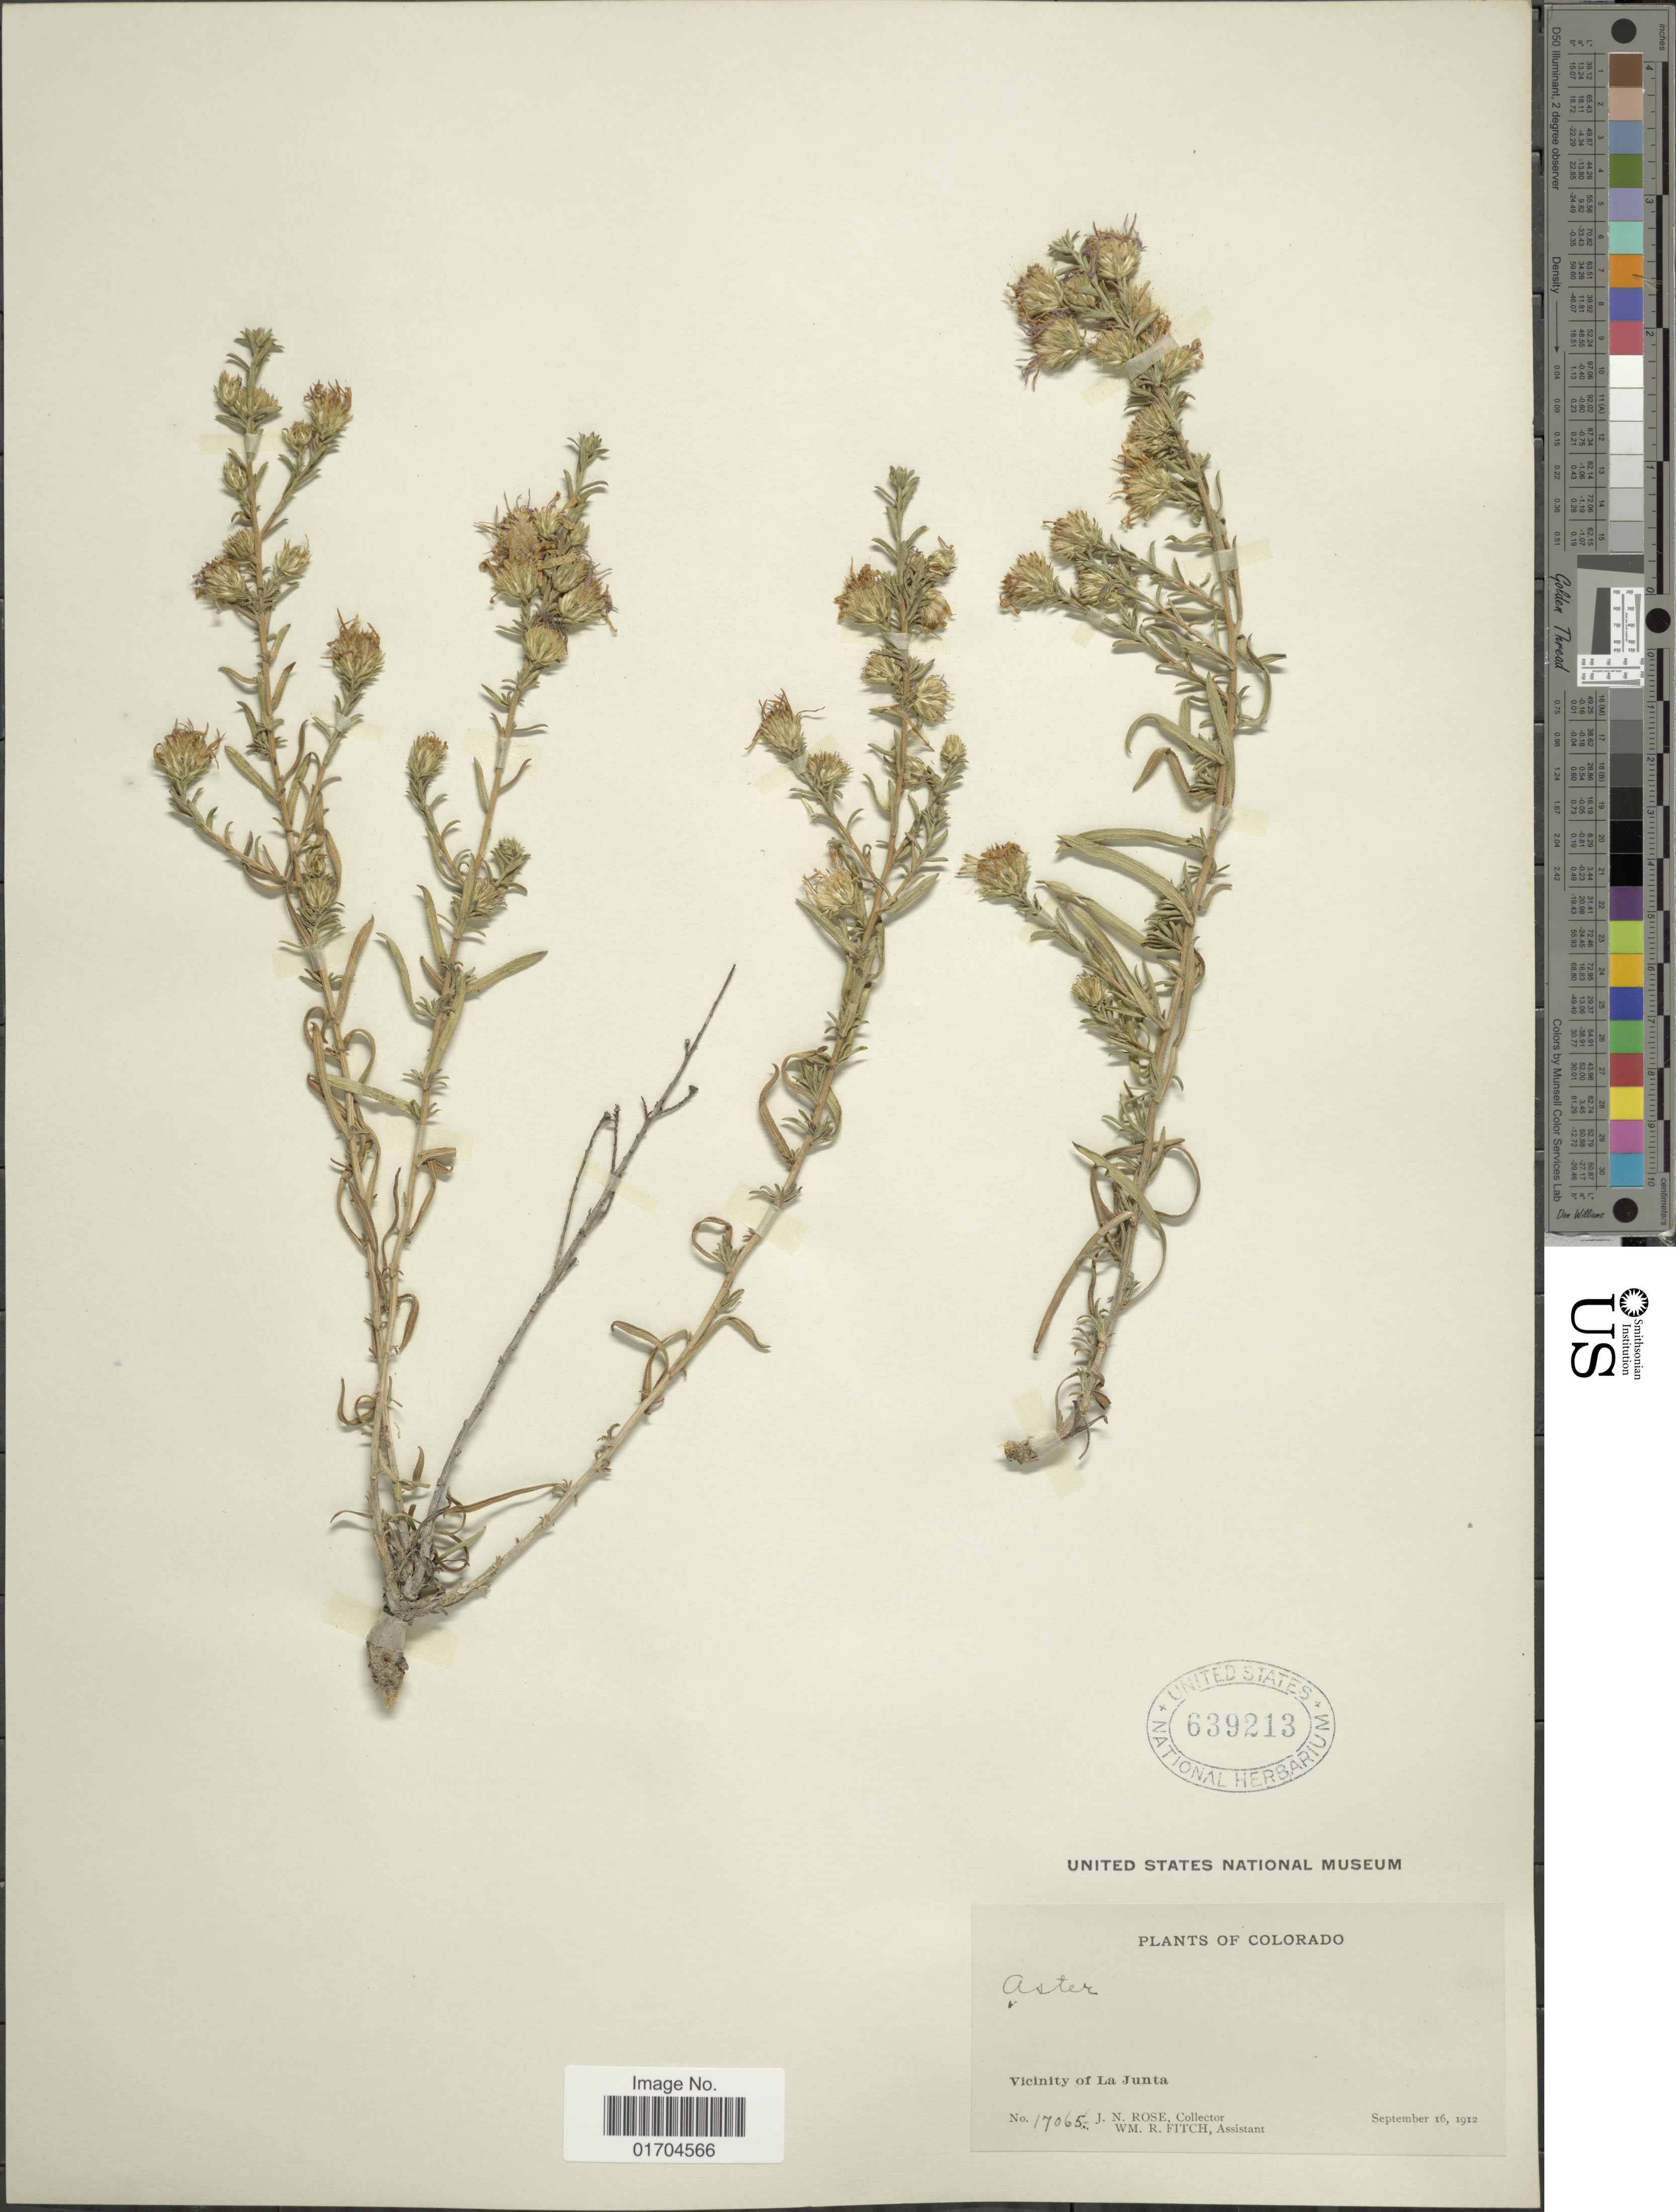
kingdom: Plantae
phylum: Tracheophyta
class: Magnoliopsida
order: Asterales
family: Asteraceae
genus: Symphyotrichum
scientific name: Symphyotrichum sp.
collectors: J. N. Rose & W. R. Fitch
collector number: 17065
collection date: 1912-09-16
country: United States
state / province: Colorado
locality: Vicinity of La Junta.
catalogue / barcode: US 639213